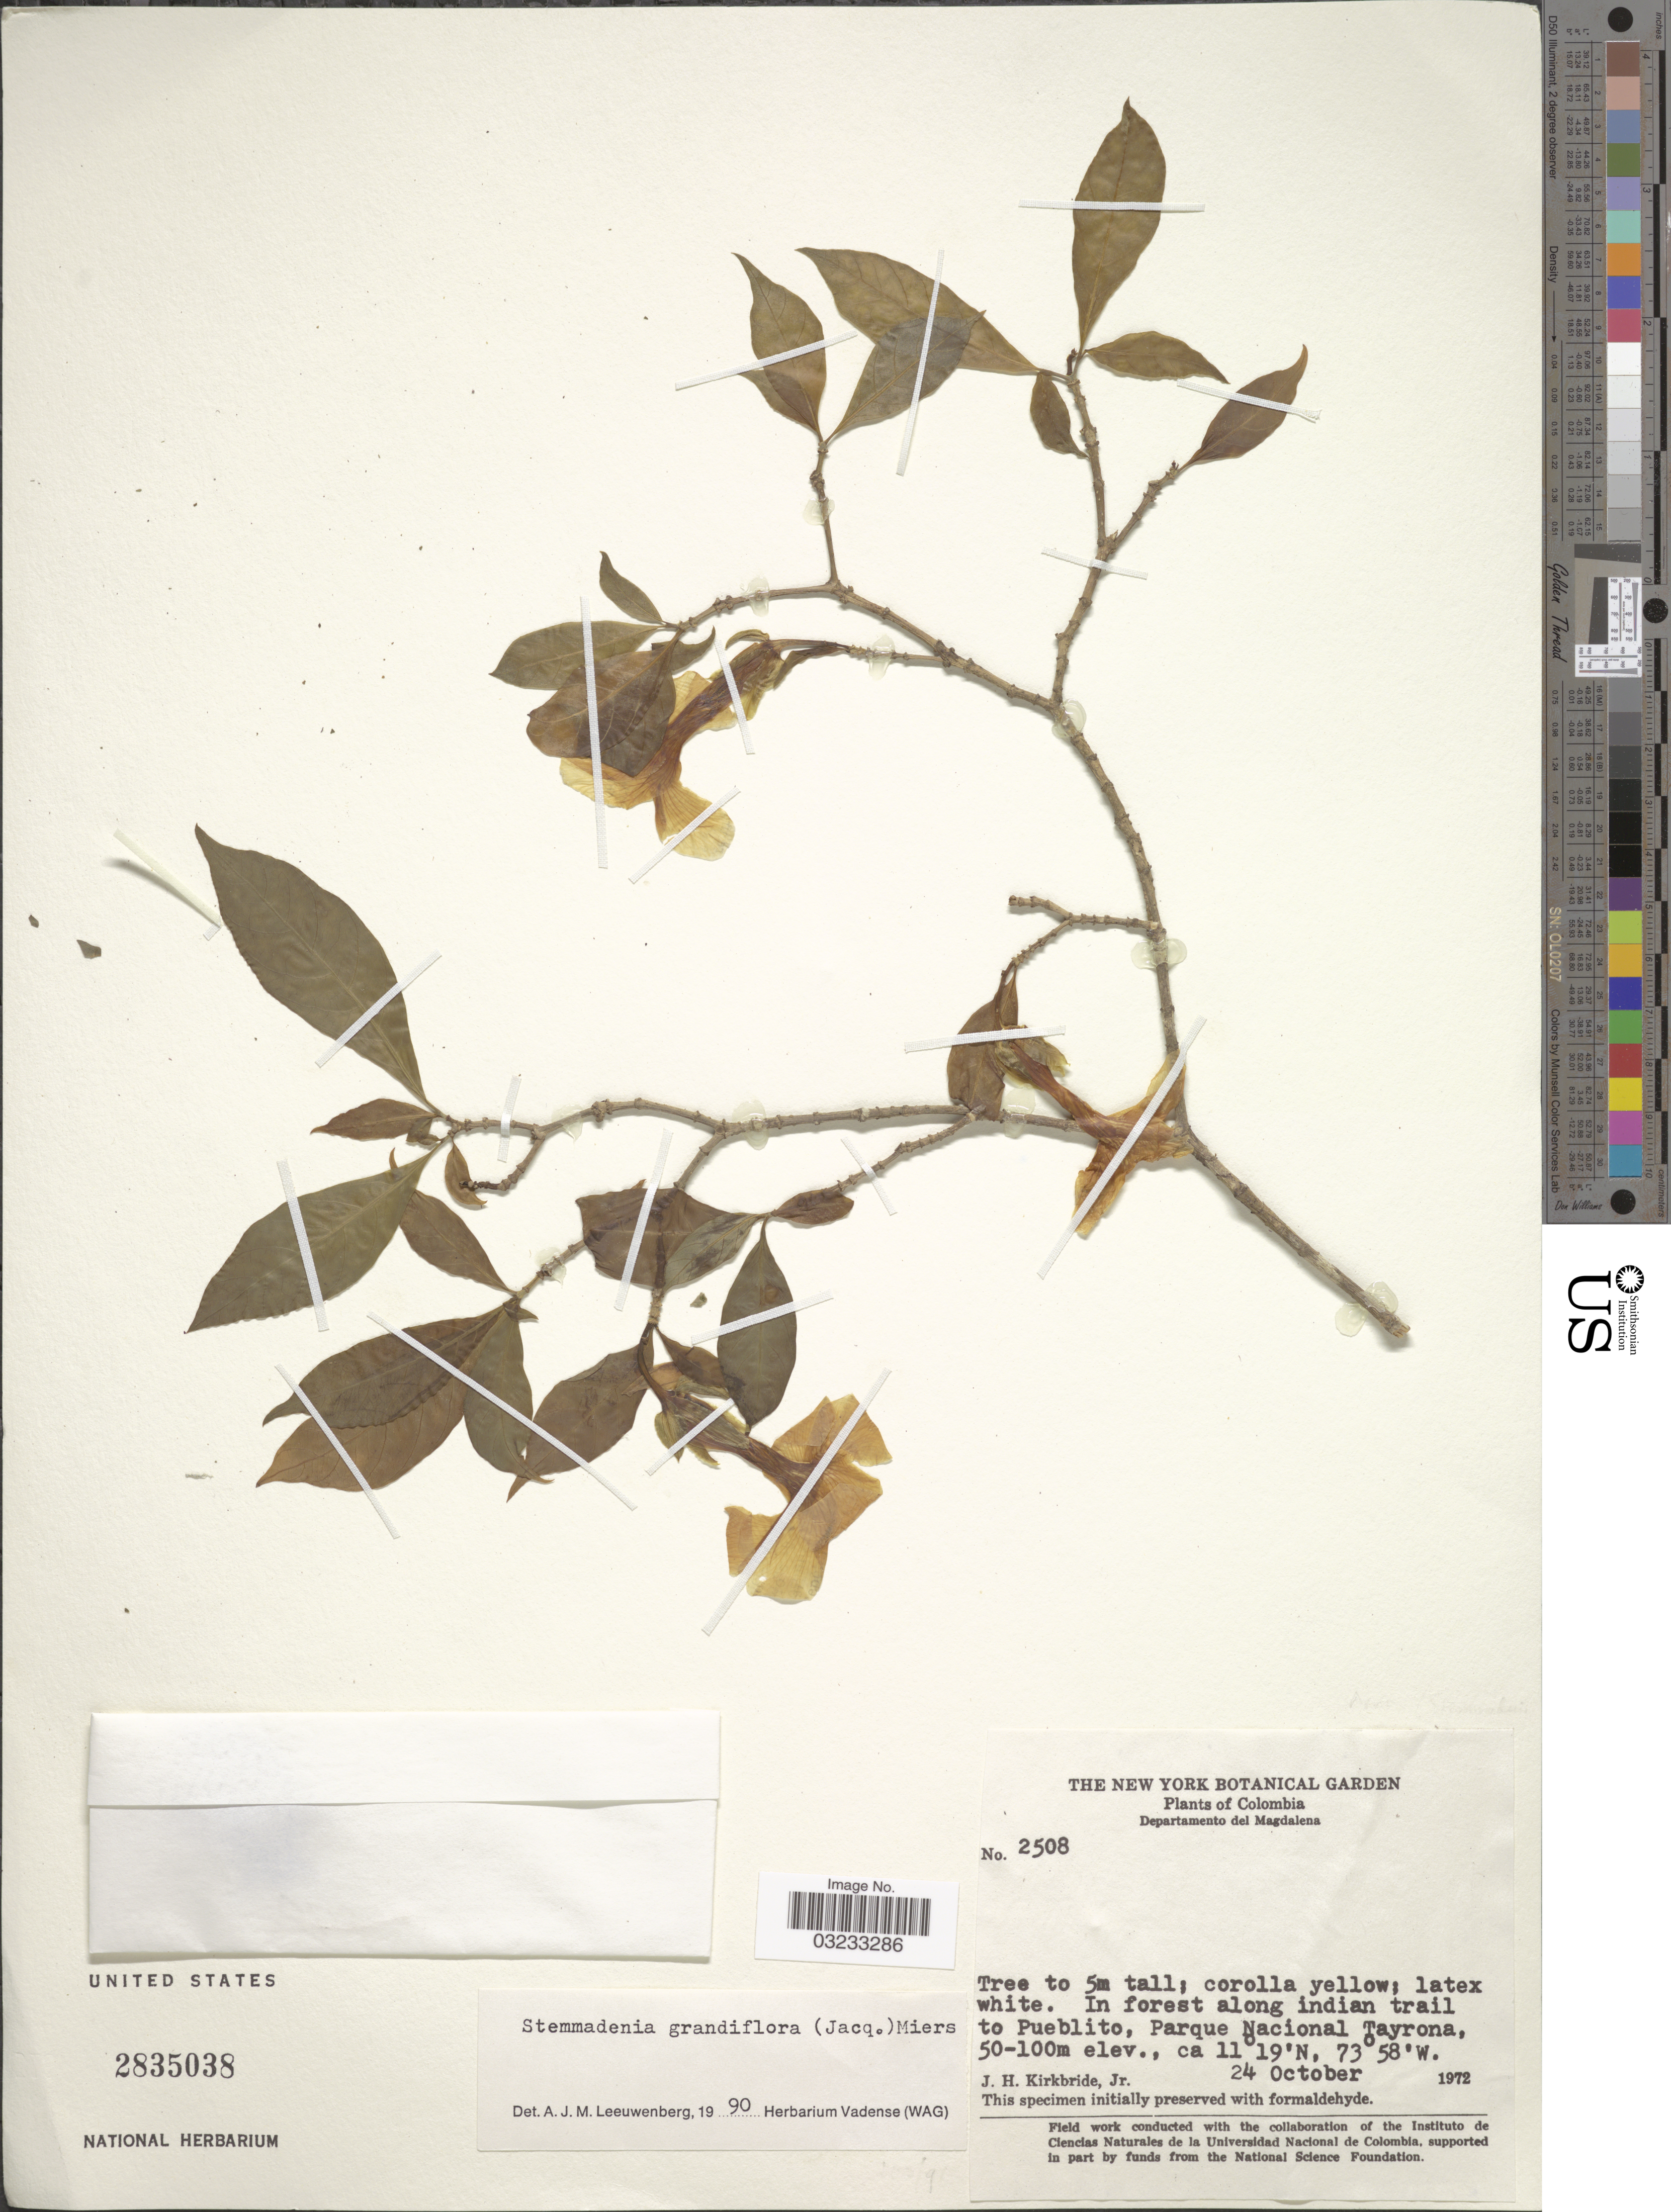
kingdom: Plantae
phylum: Tracheophyta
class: Magnoliopsida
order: Gentianales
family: Apocynaceae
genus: Stemmadenia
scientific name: Stemmadenia grandiflora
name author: (Jacq.) Miers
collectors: J. H. Kirkbride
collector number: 2508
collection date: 1972-10-24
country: Colombia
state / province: Magdalena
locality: Departamento del Magdalena. In forest along indian trail to Pueblito, Parque Nacional Tayrona.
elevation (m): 50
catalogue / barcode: US 2835038